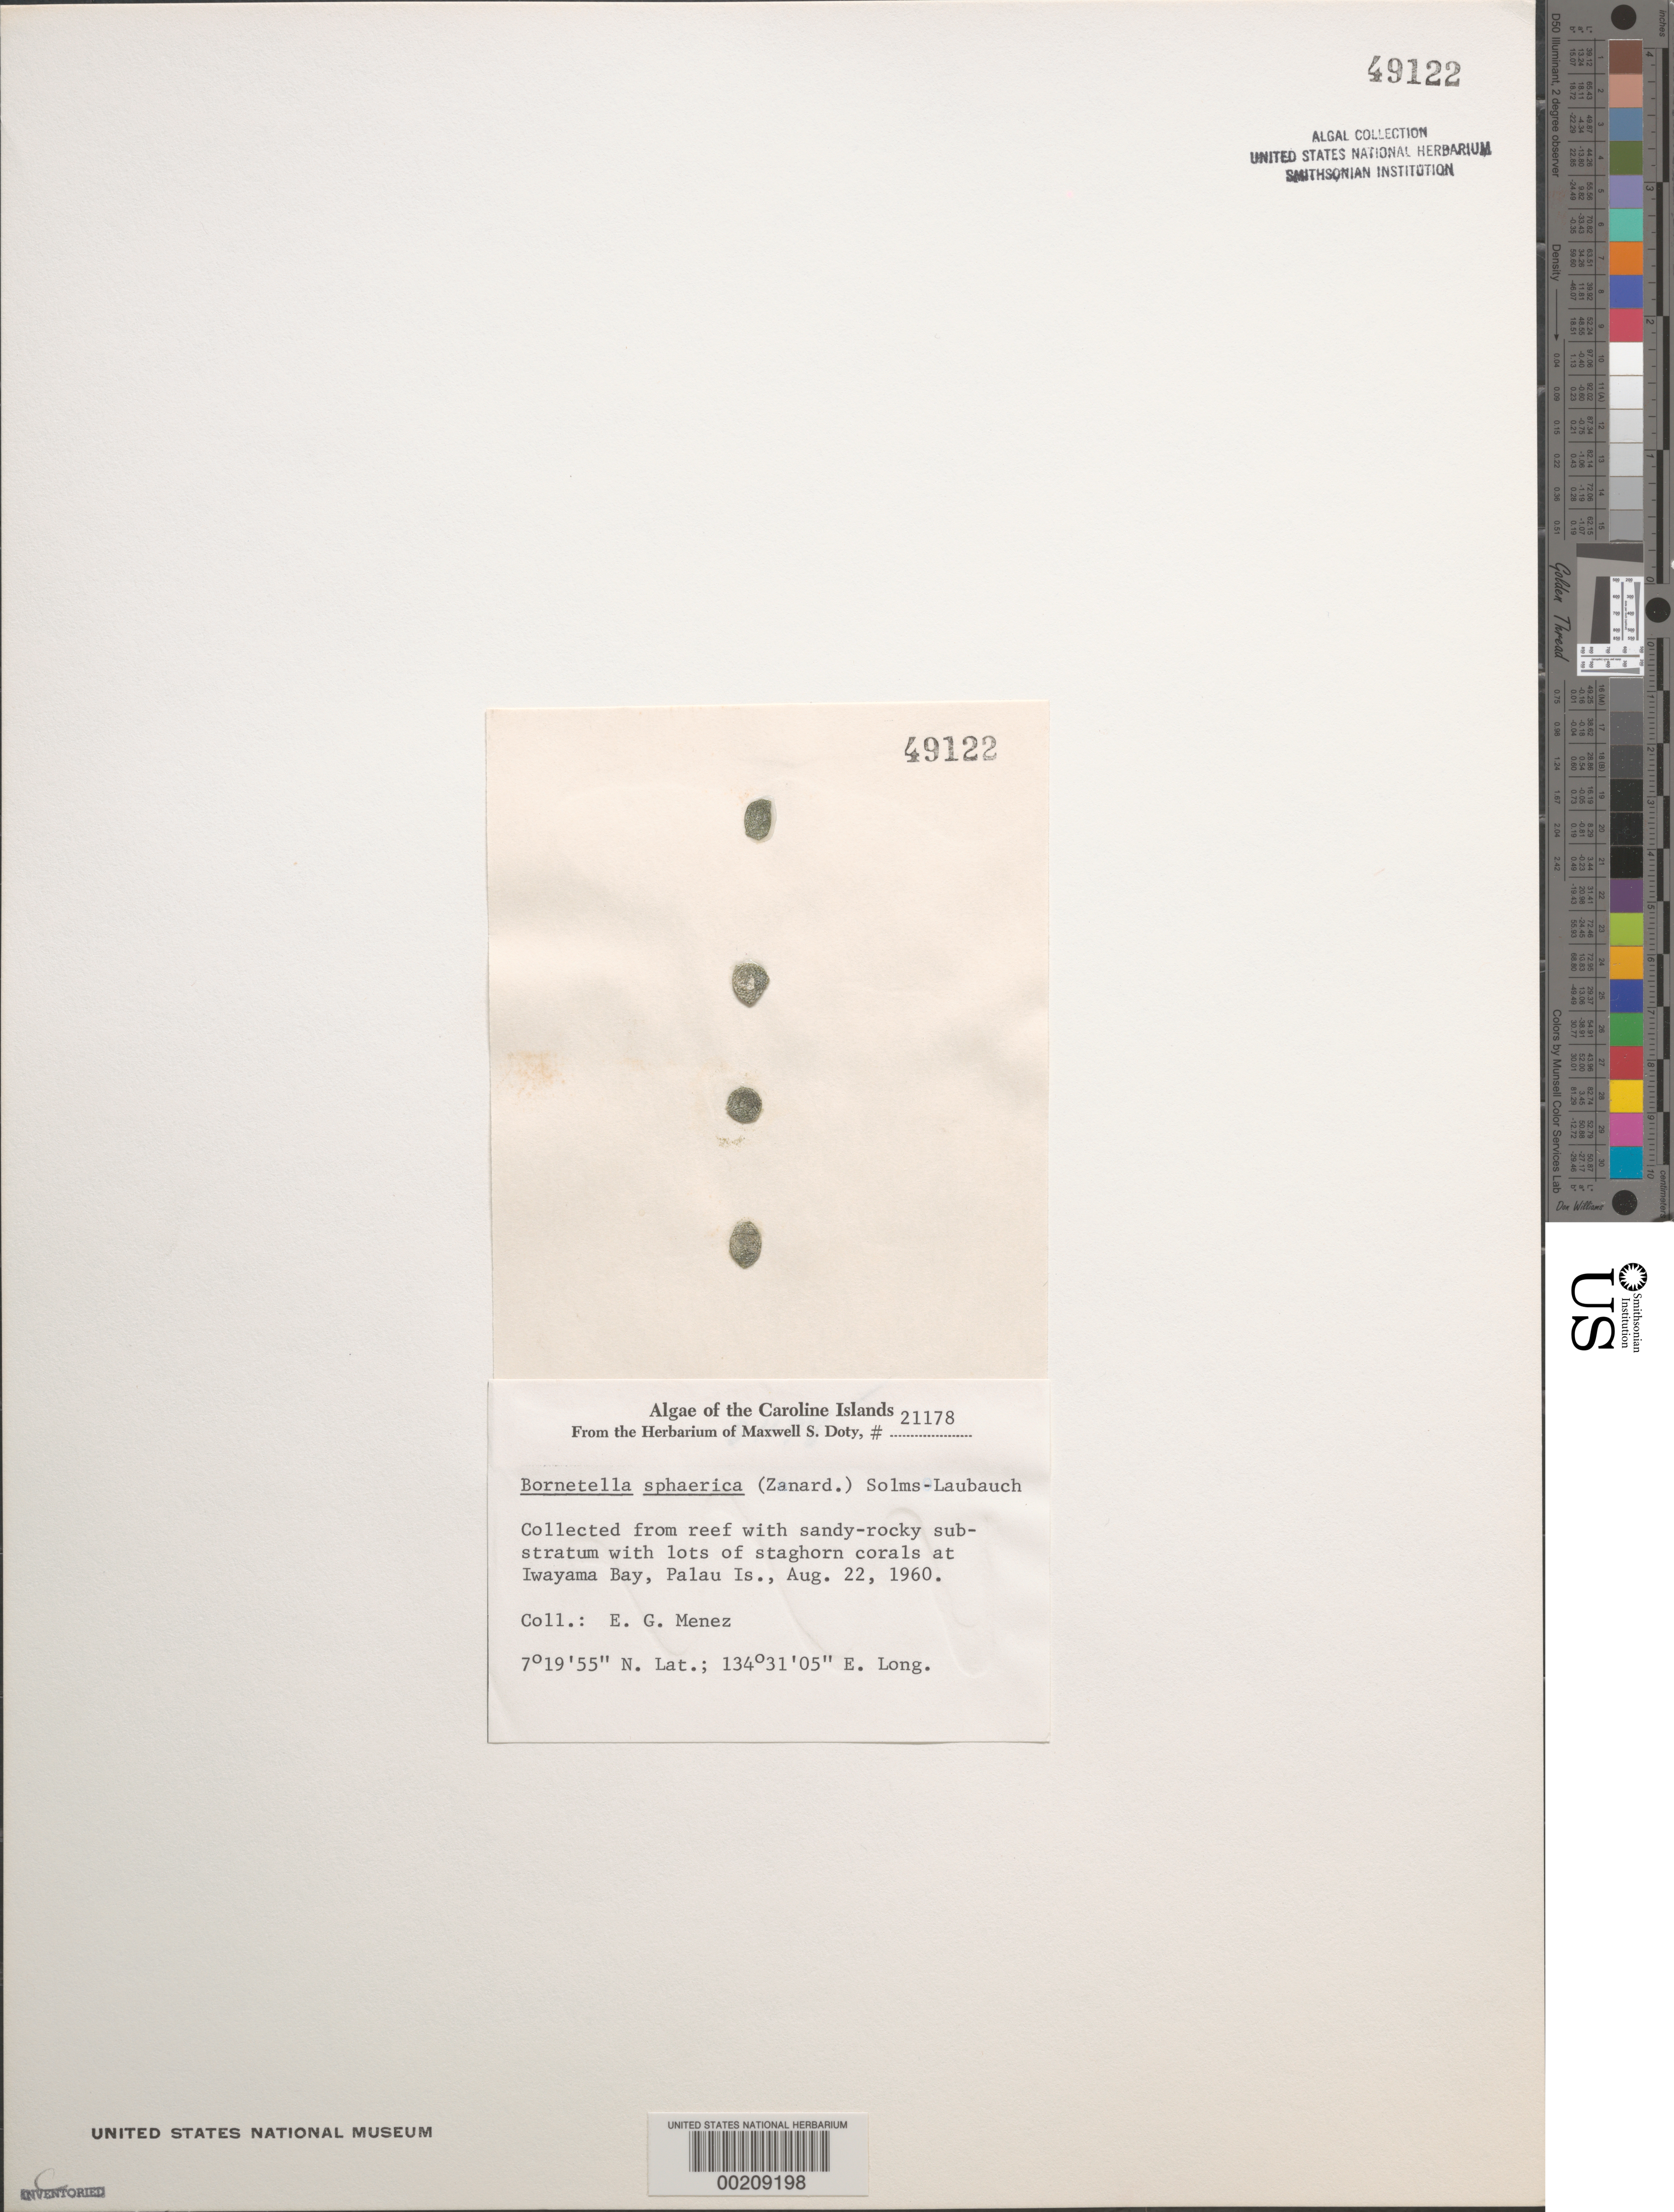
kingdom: Plantae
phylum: Chlorophyta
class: Ulvophyceae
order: Dasycladales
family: Dasycladaceae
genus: Bornetella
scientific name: Bornetella sphaerica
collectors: Meñez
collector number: MSD 21178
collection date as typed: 22 Aug 1960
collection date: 1960-08-22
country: Palau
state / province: Koror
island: Oreor (Koror)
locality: Iwayama Bay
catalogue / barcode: US 49122